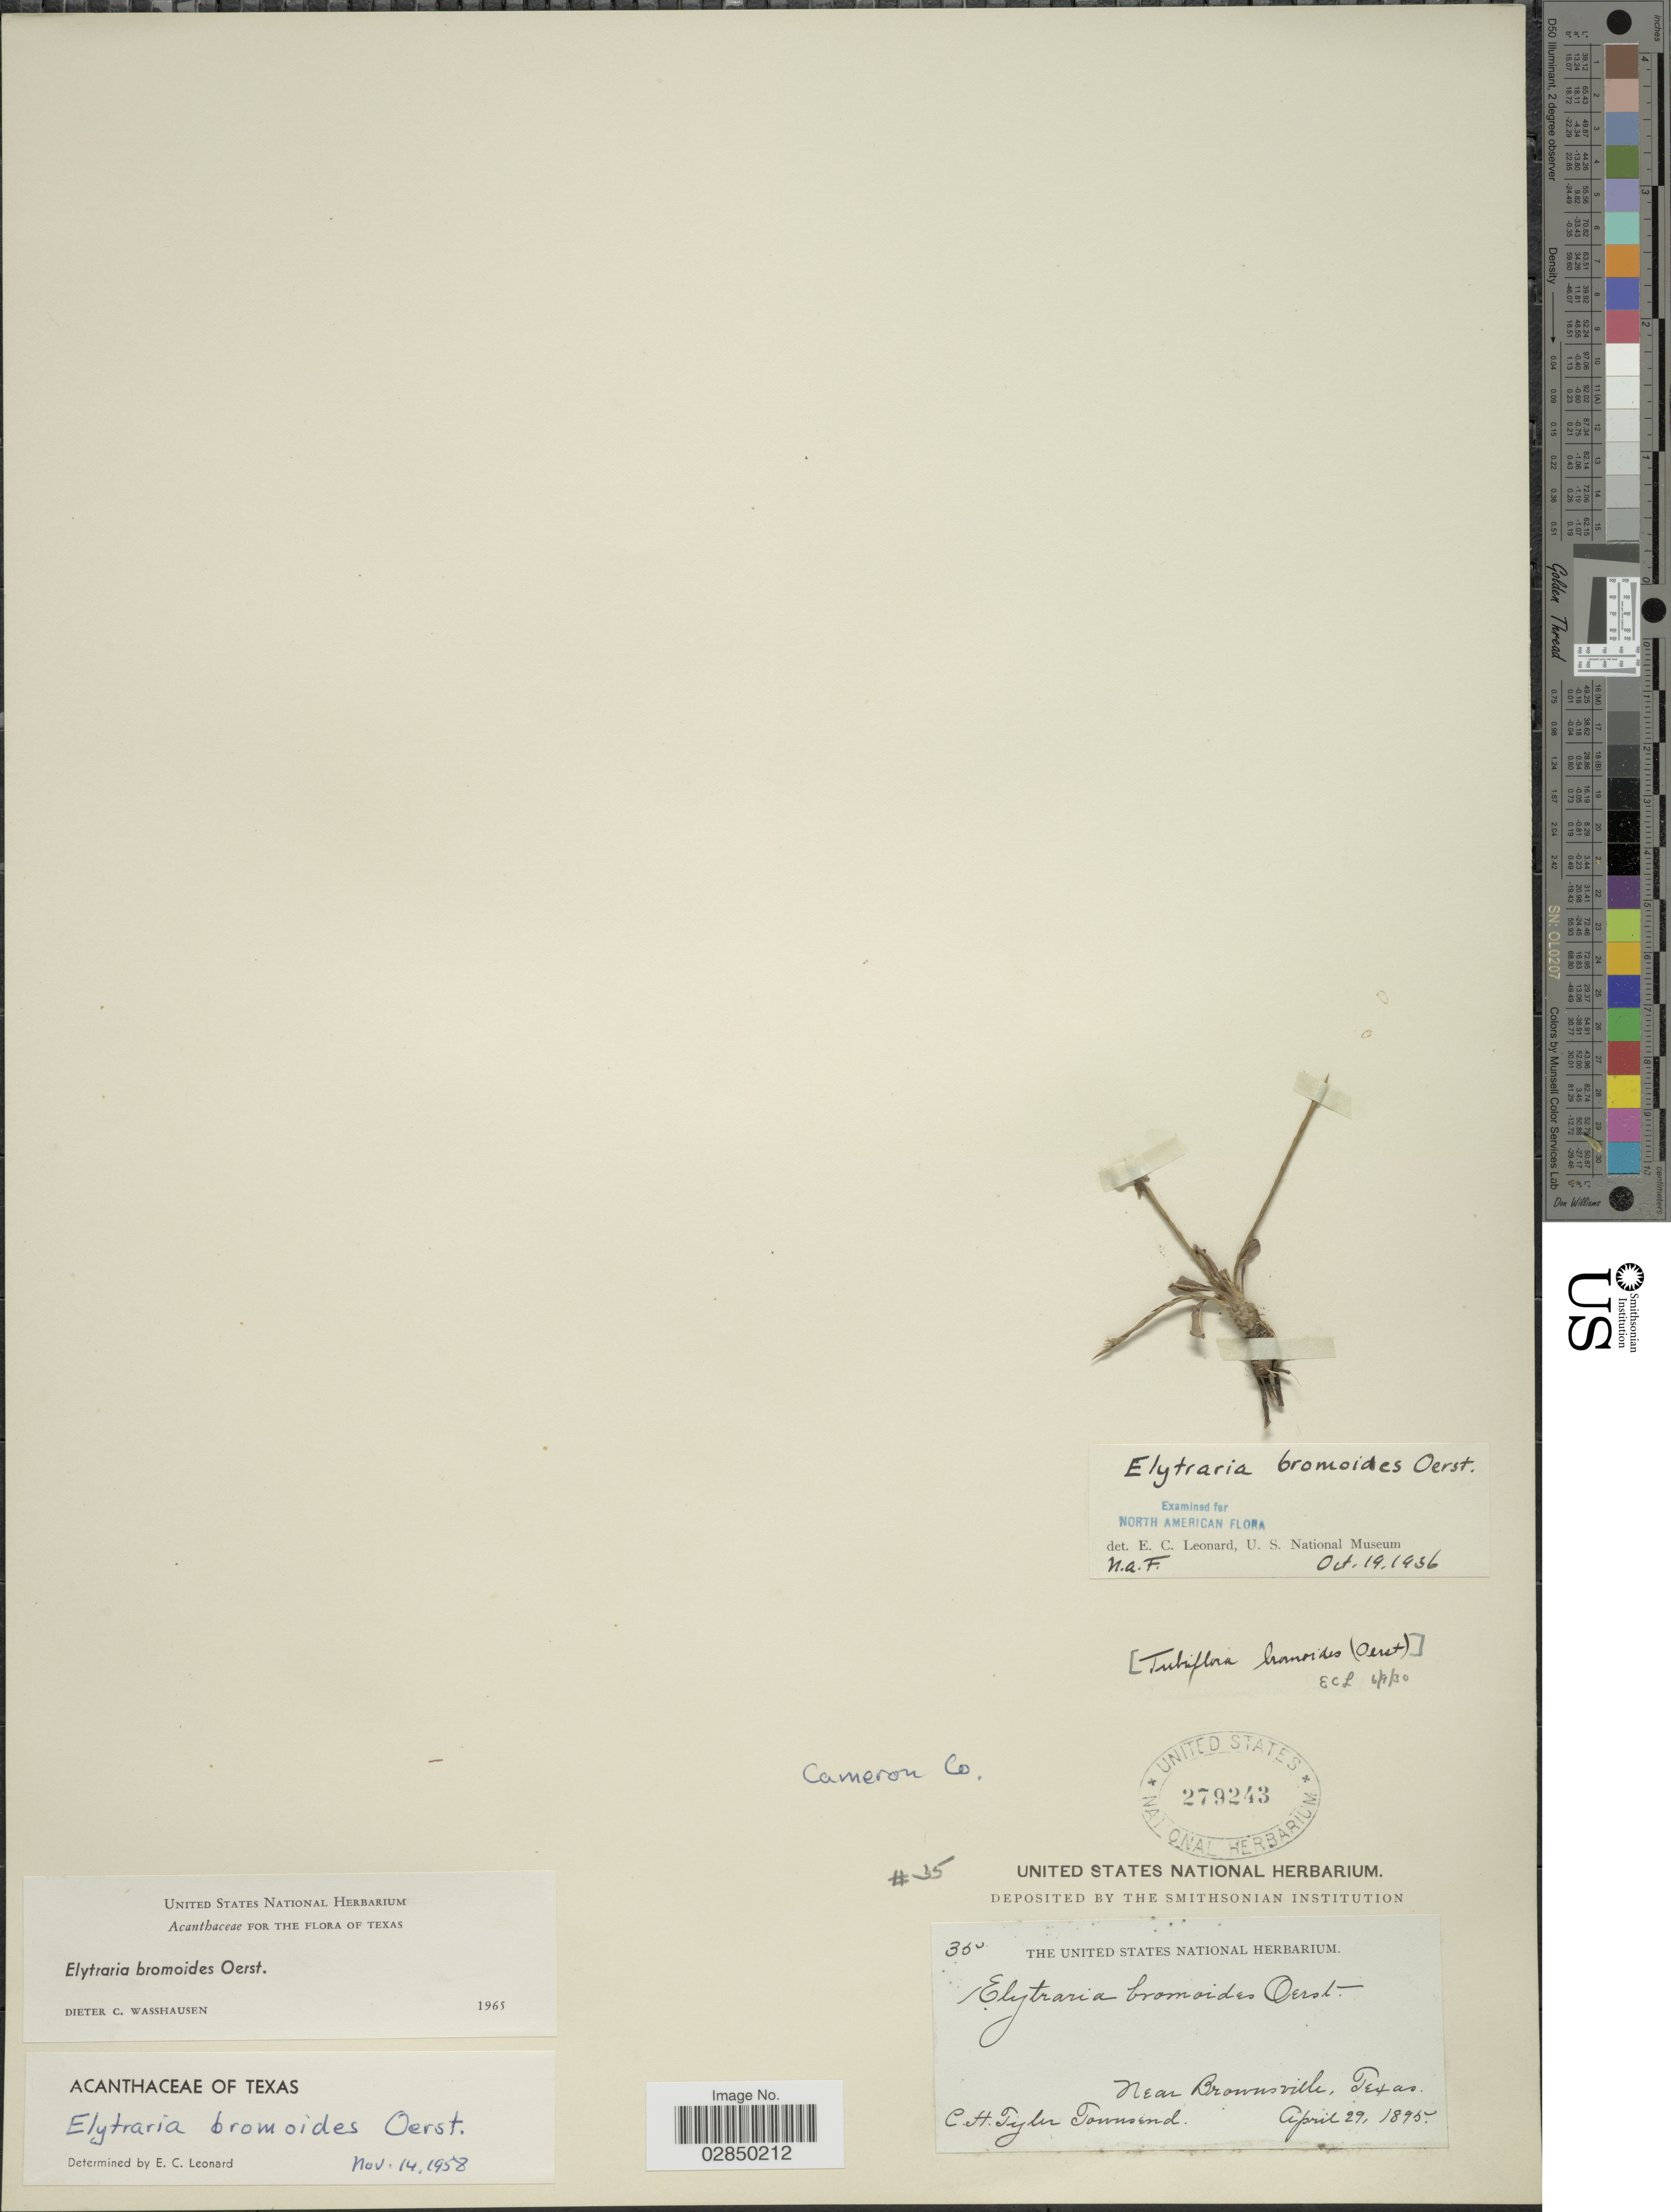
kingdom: Plantae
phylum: Tracheophyta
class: Magnoliopsida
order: Lamiales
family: Acanthaceae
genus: Elytraria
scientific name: Elytraria bromoides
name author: Oerst.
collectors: C. H. T. Townsend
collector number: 35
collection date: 1895-04-29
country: United States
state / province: Texas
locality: Near Brownsville, Cameron Co.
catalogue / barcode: US 279243